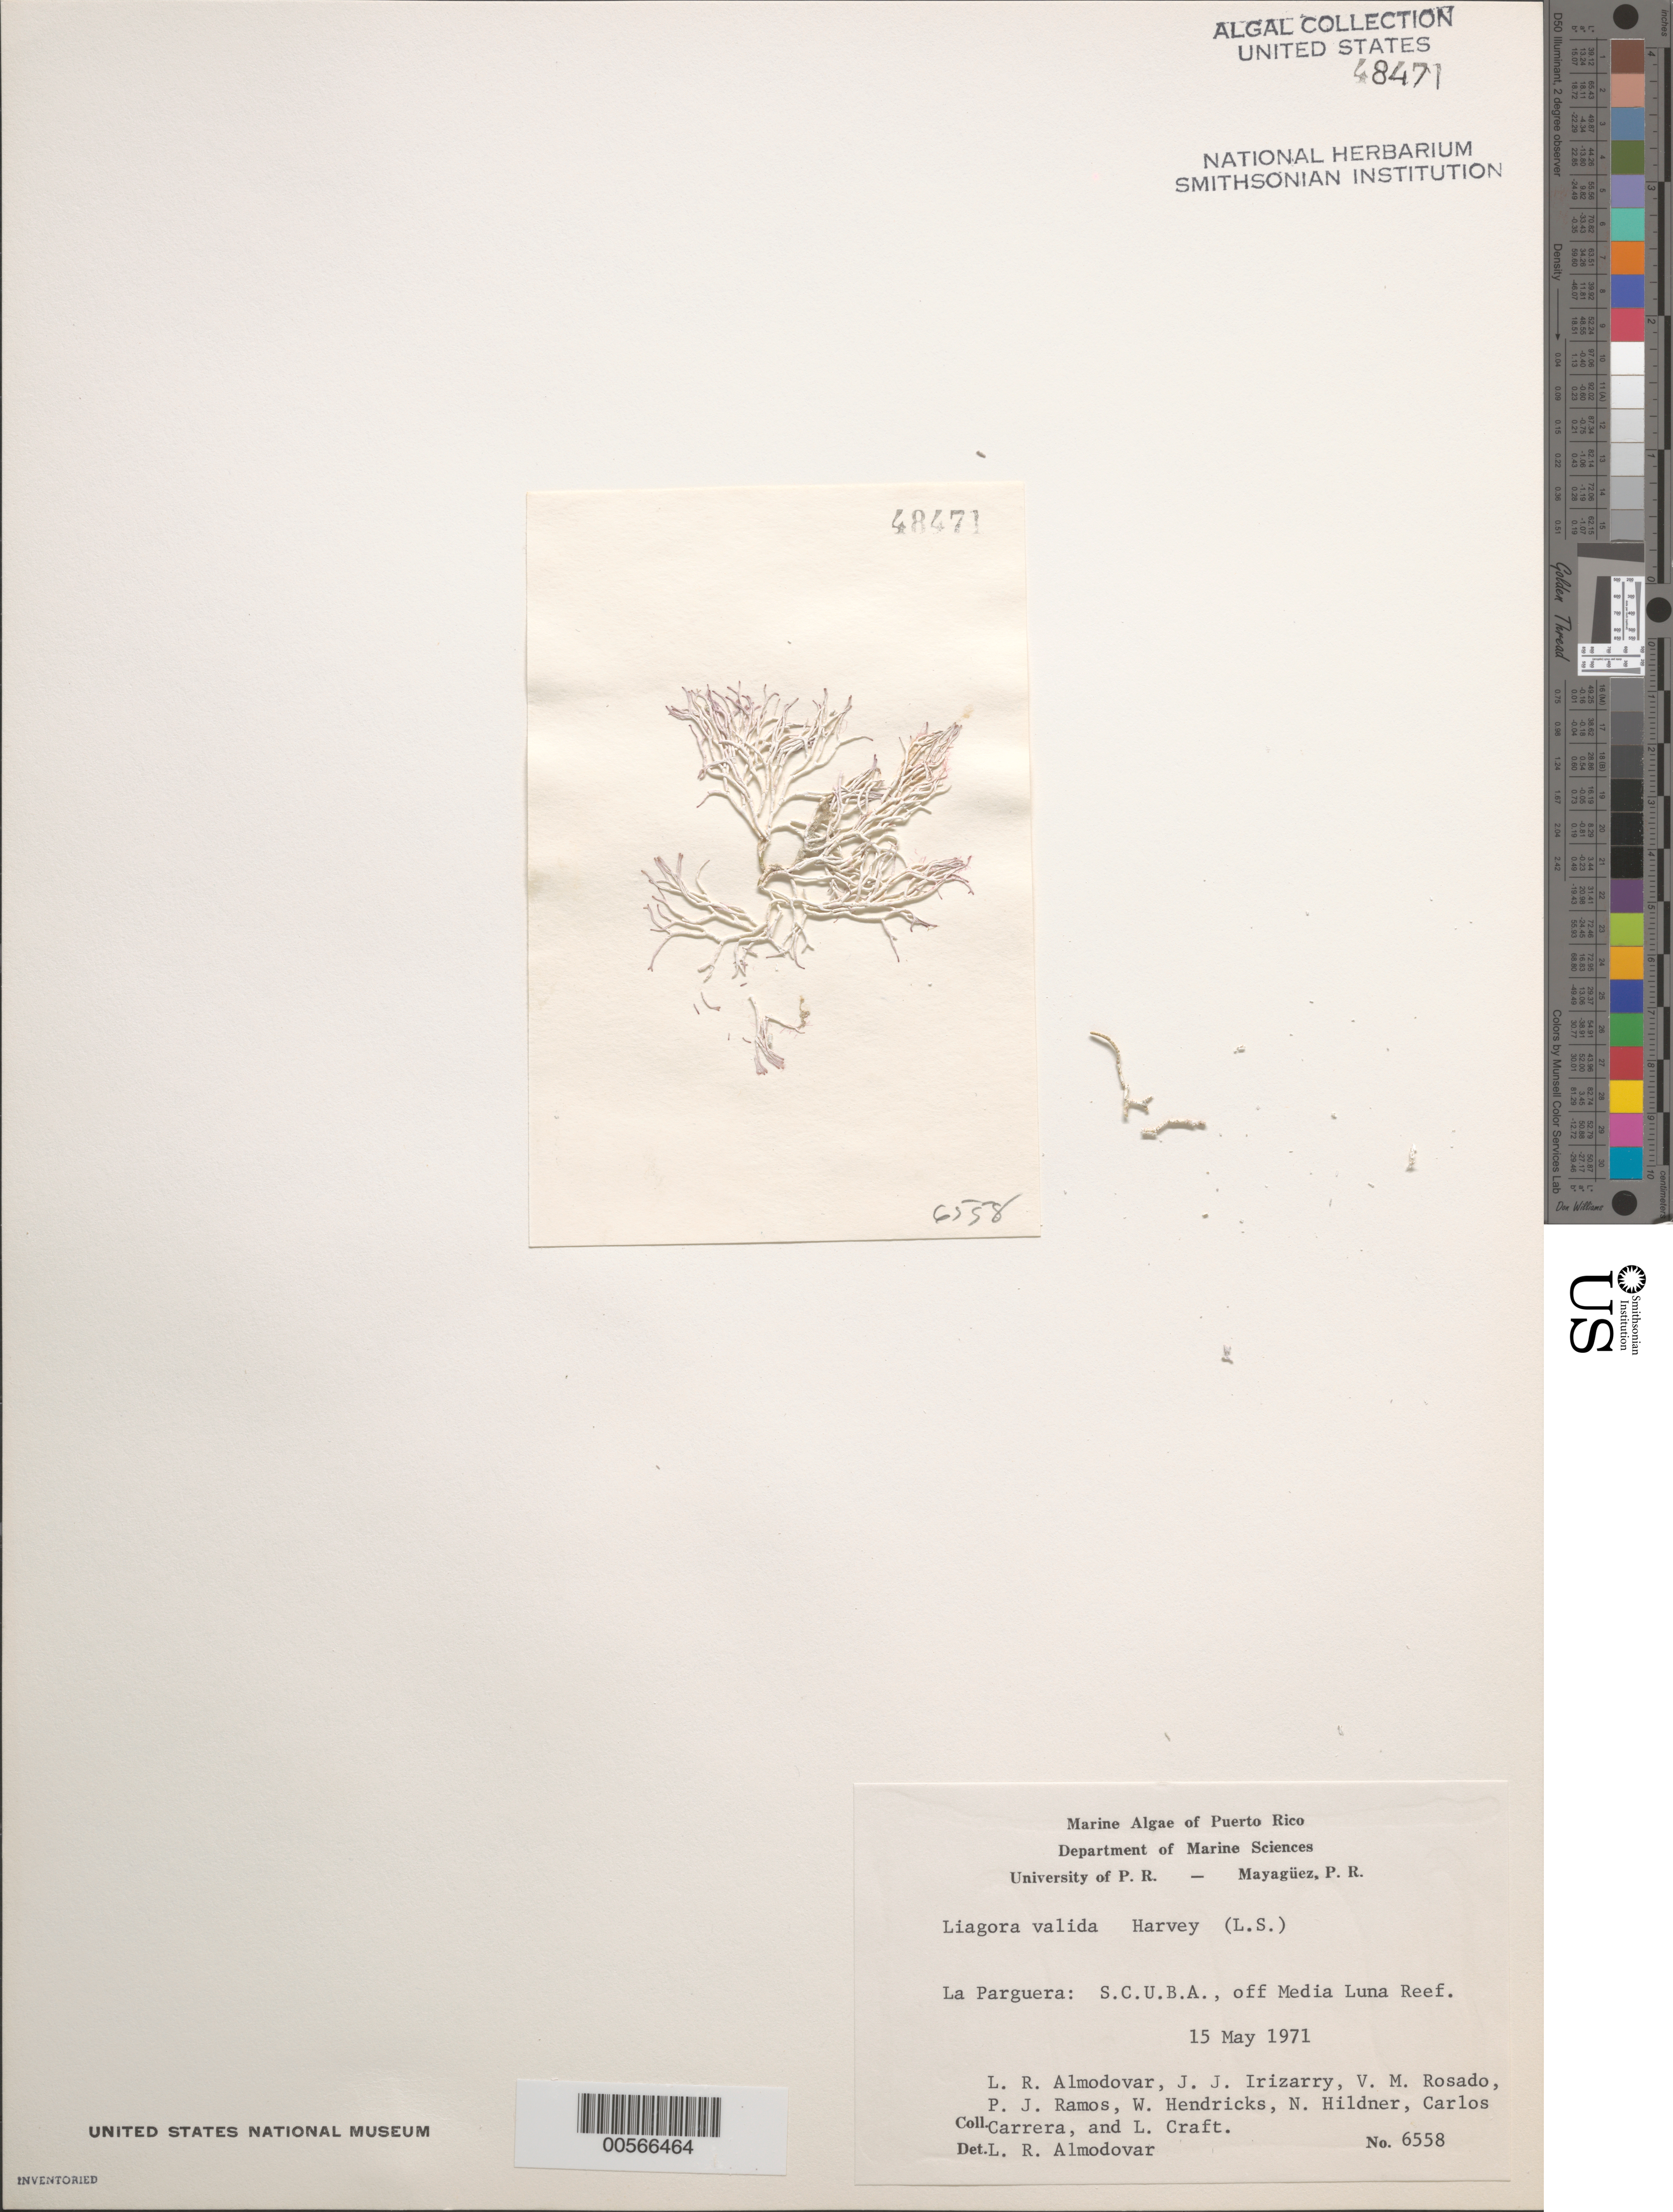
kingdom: Plantae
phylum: Rhodophyta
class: Florideophyceae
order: Nemaliales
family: Liagoraceae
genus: Titanophycus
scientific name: Titanophycus validus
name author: (Harv.) Huisman et al.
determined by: Algae name updating Project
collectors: L. Almodovar, J. Irizarry, V. Rosado, P. Ramos, W. Hendricks, N. Hildner, C. Carrera, L. Craft & L. Craft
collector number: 6558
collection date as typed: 15 May 1971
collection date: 1971-05-15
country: Puerto Rico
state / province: Lajas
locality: La Parguera, off Media Luna Reef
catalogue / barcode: US 48471